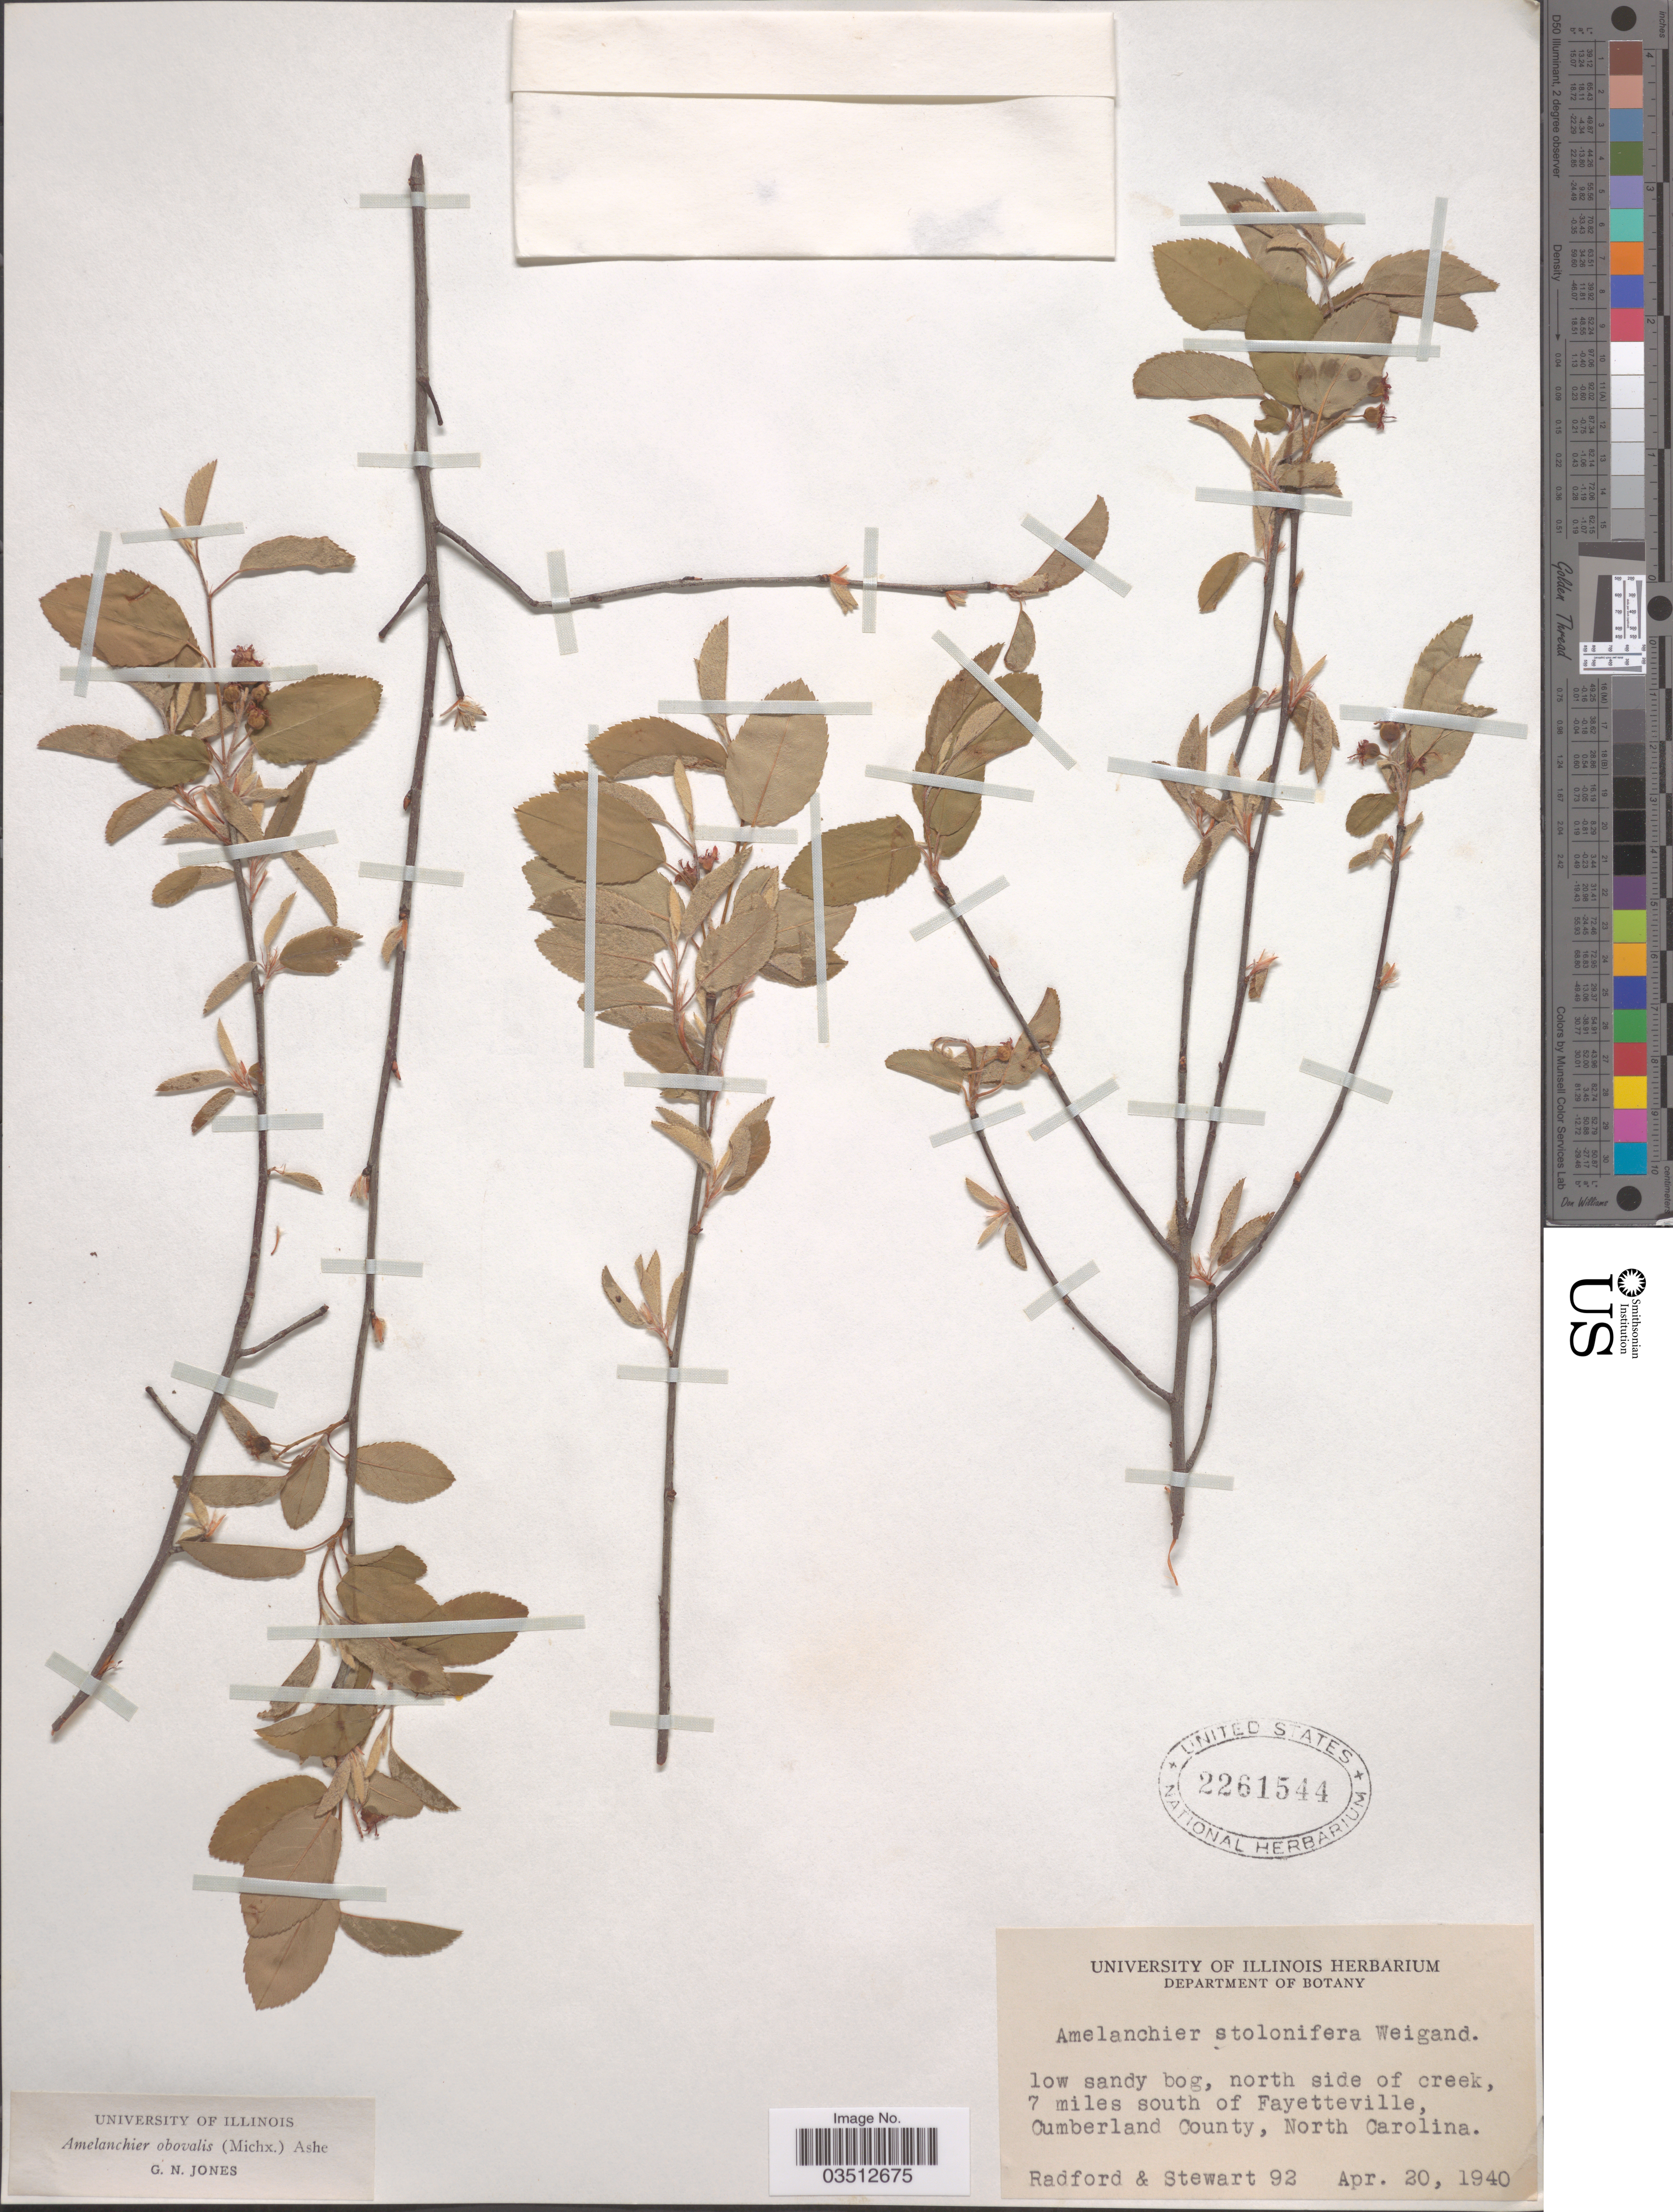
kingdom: Plantae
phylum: Tracheophyta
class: Magnoliopsida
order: Rosales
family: Rosaceae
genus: Amelanchier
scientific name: Amelanchier stolonifera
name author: Wiegand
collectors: Radford & Stewart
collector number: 92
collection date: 1940-04-20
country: United States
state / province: North Carolina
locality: North side of creek, 7 miles south of Fayetteville, Cumberland County.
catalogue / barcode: US 2261544